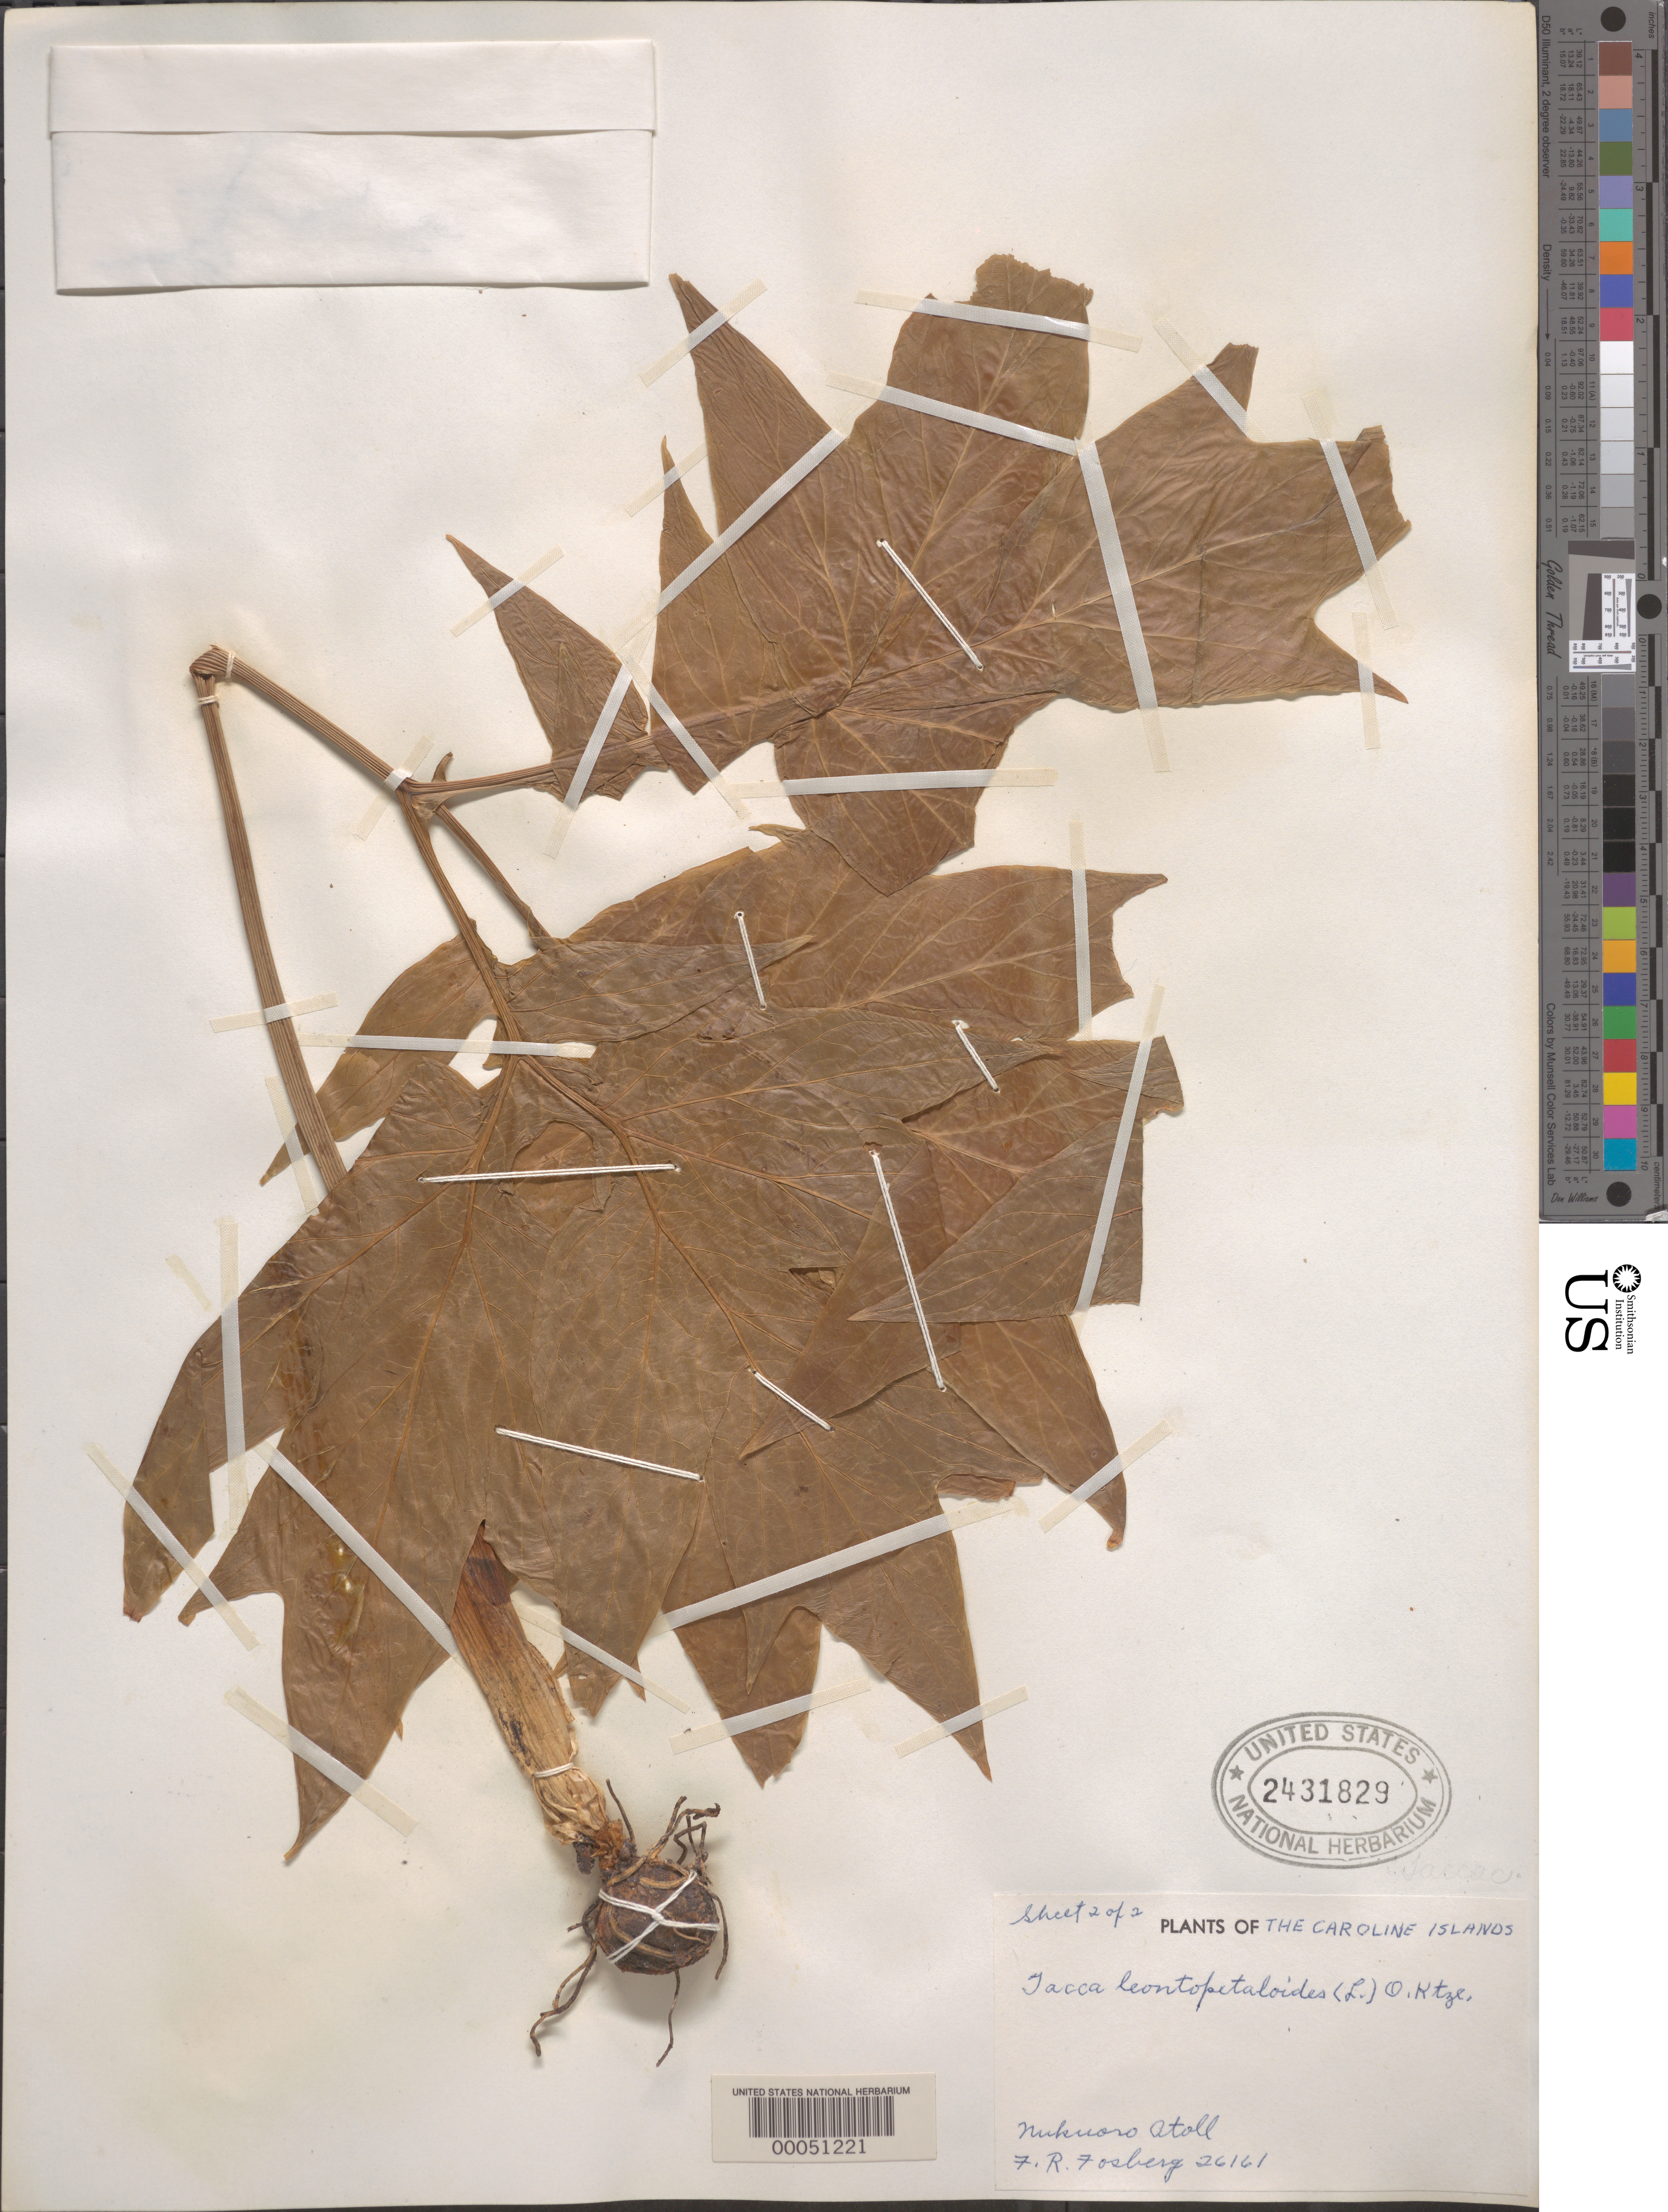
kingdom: Plantae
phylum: Tracheophyta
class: Liliopsida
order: Dioscoreales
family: Dioscoreaceae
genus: Tacca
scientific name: Tacca leontopetaloides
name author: (L.) Kuntze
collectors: F. R. Fosberg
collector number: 26161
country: Micronesia, Federated States of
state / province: Pohnpei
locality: The Caroline Islands. Nukuoro Atoll.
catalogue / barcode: US 2431829